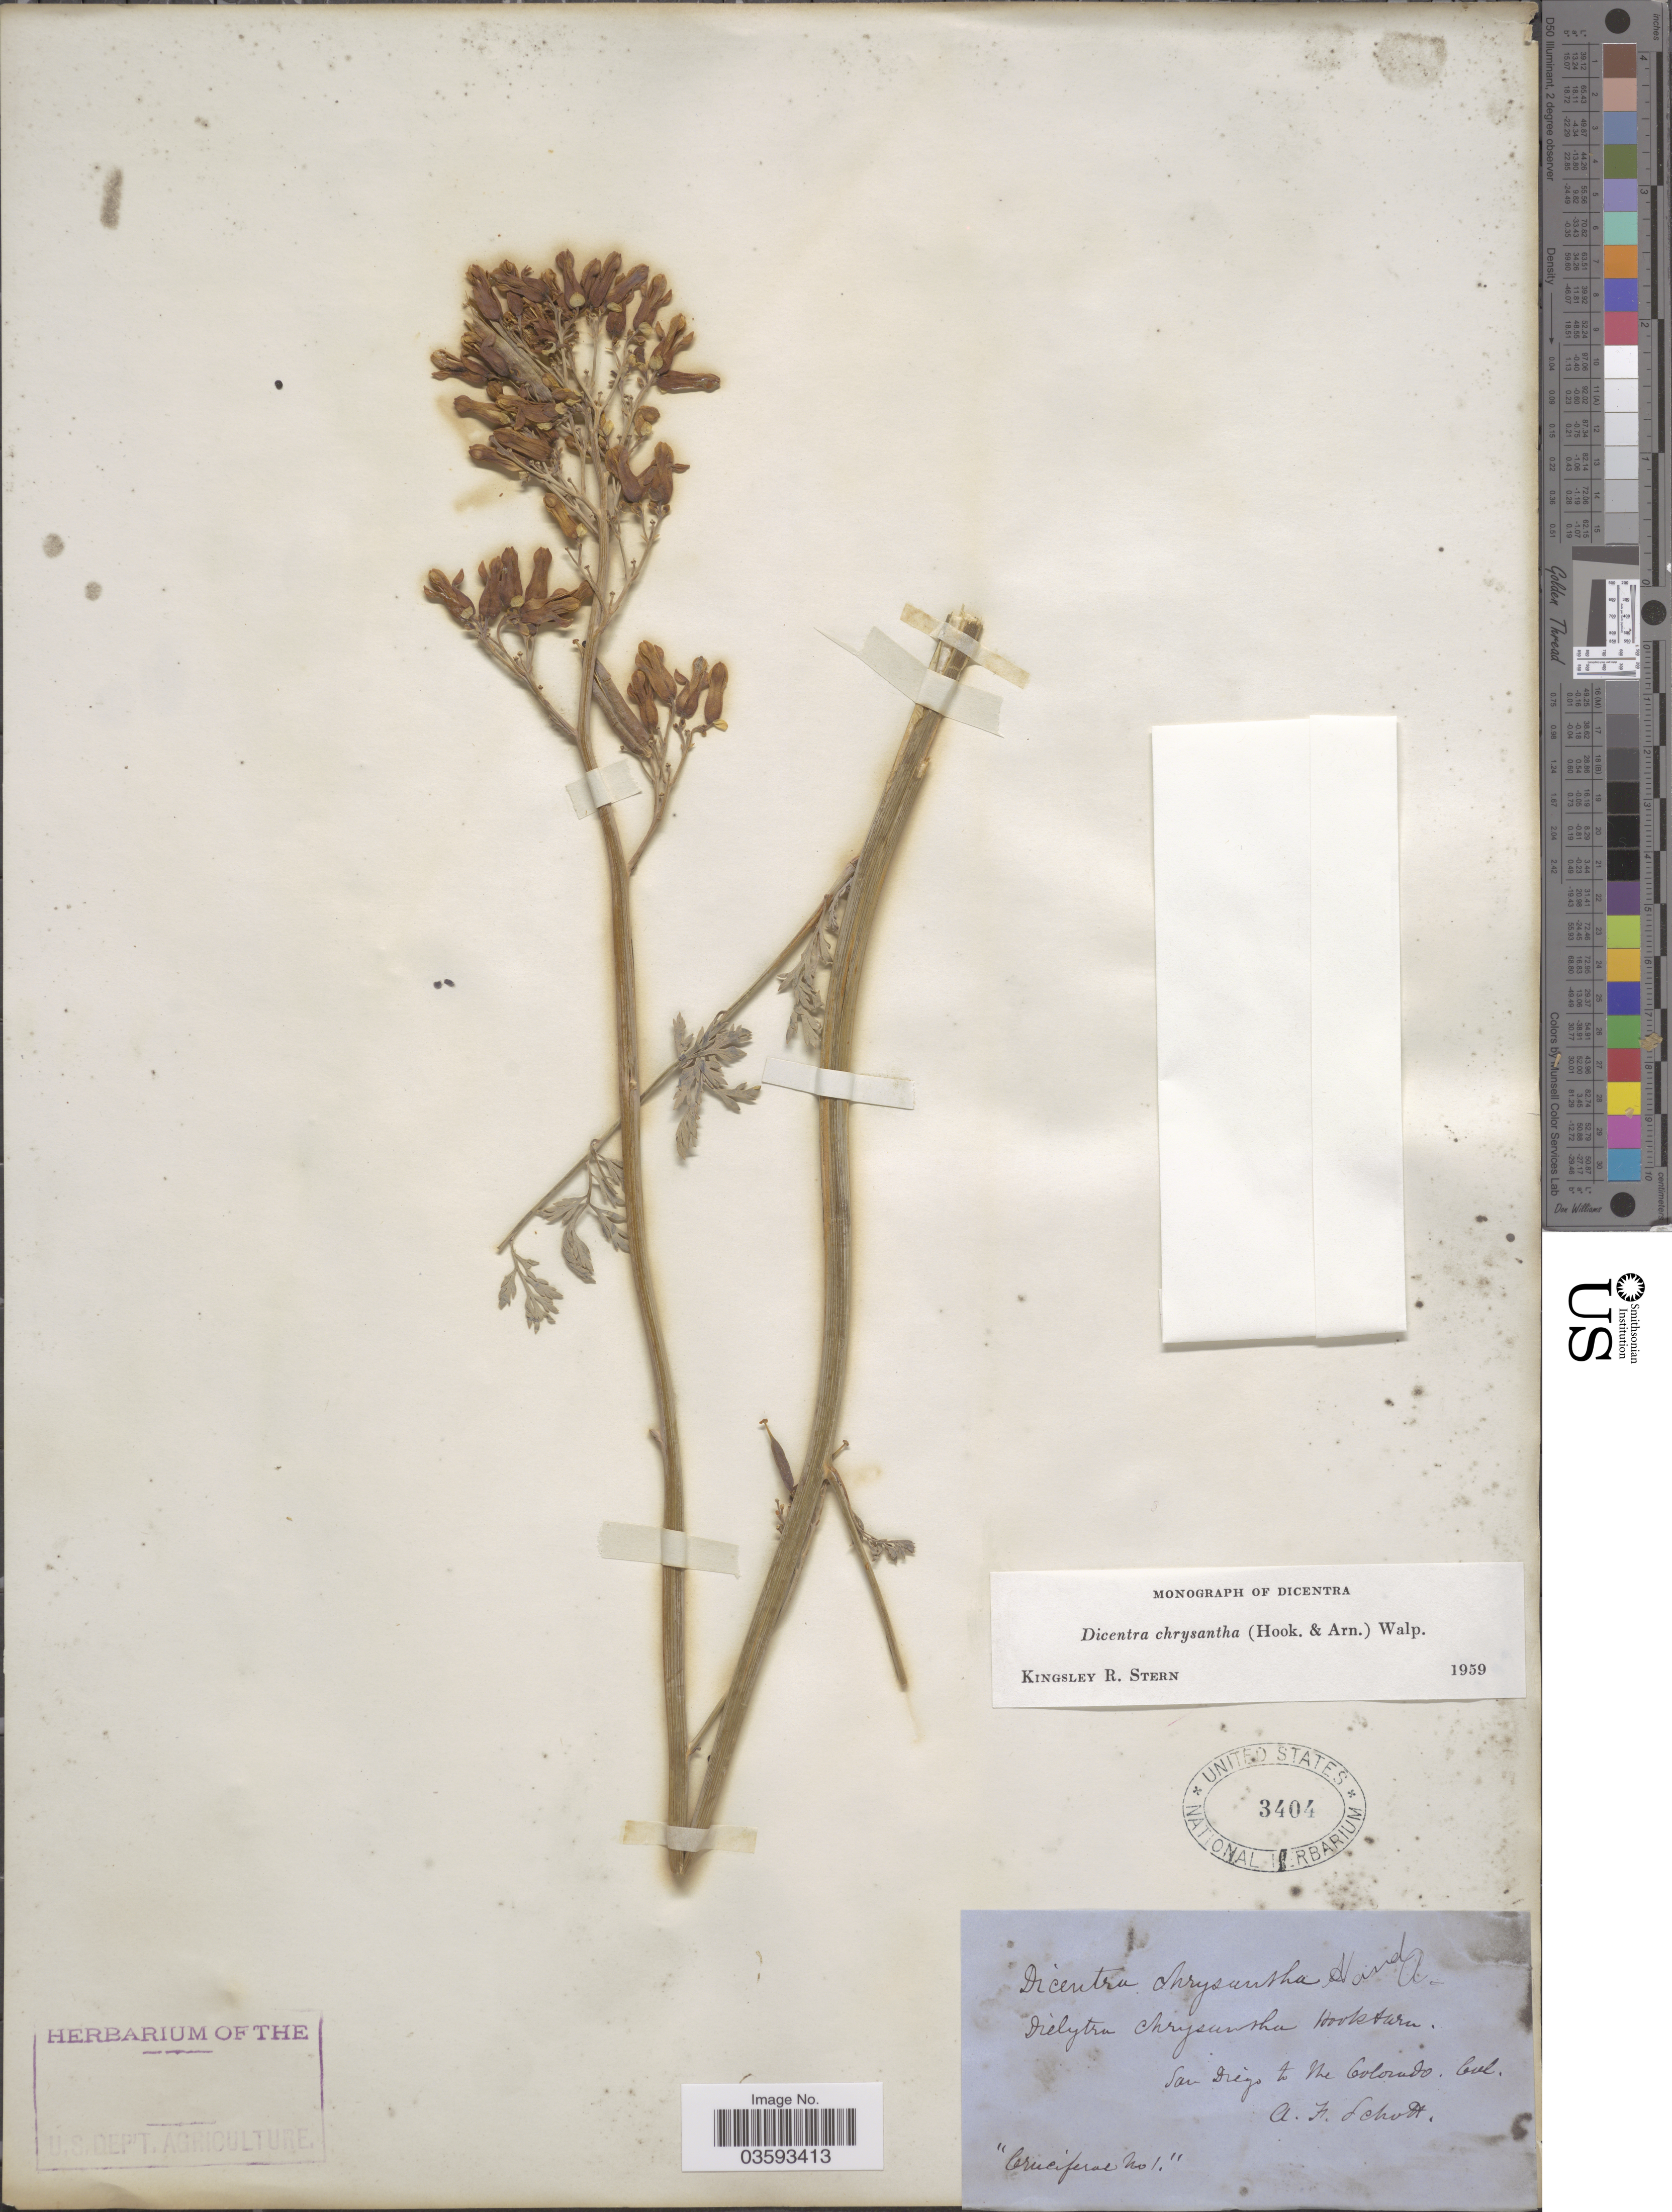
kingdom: Plantae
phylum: Tracheophyta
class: Magnoliopsida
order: Ranunculales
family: Papaveraceae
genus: Ehrendorferia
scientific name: Ehrendorferia chrysantha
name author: (Hook. & Arn.) Rylander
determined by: Strong, M. T., (US), Smithsonian Institution - National Museum of Natural History (UNITED STATES)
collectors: A. F. Schott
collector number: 1?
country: United States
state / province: California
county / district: San Diego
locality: San Diego to the Colorado.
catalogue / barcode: US 3404